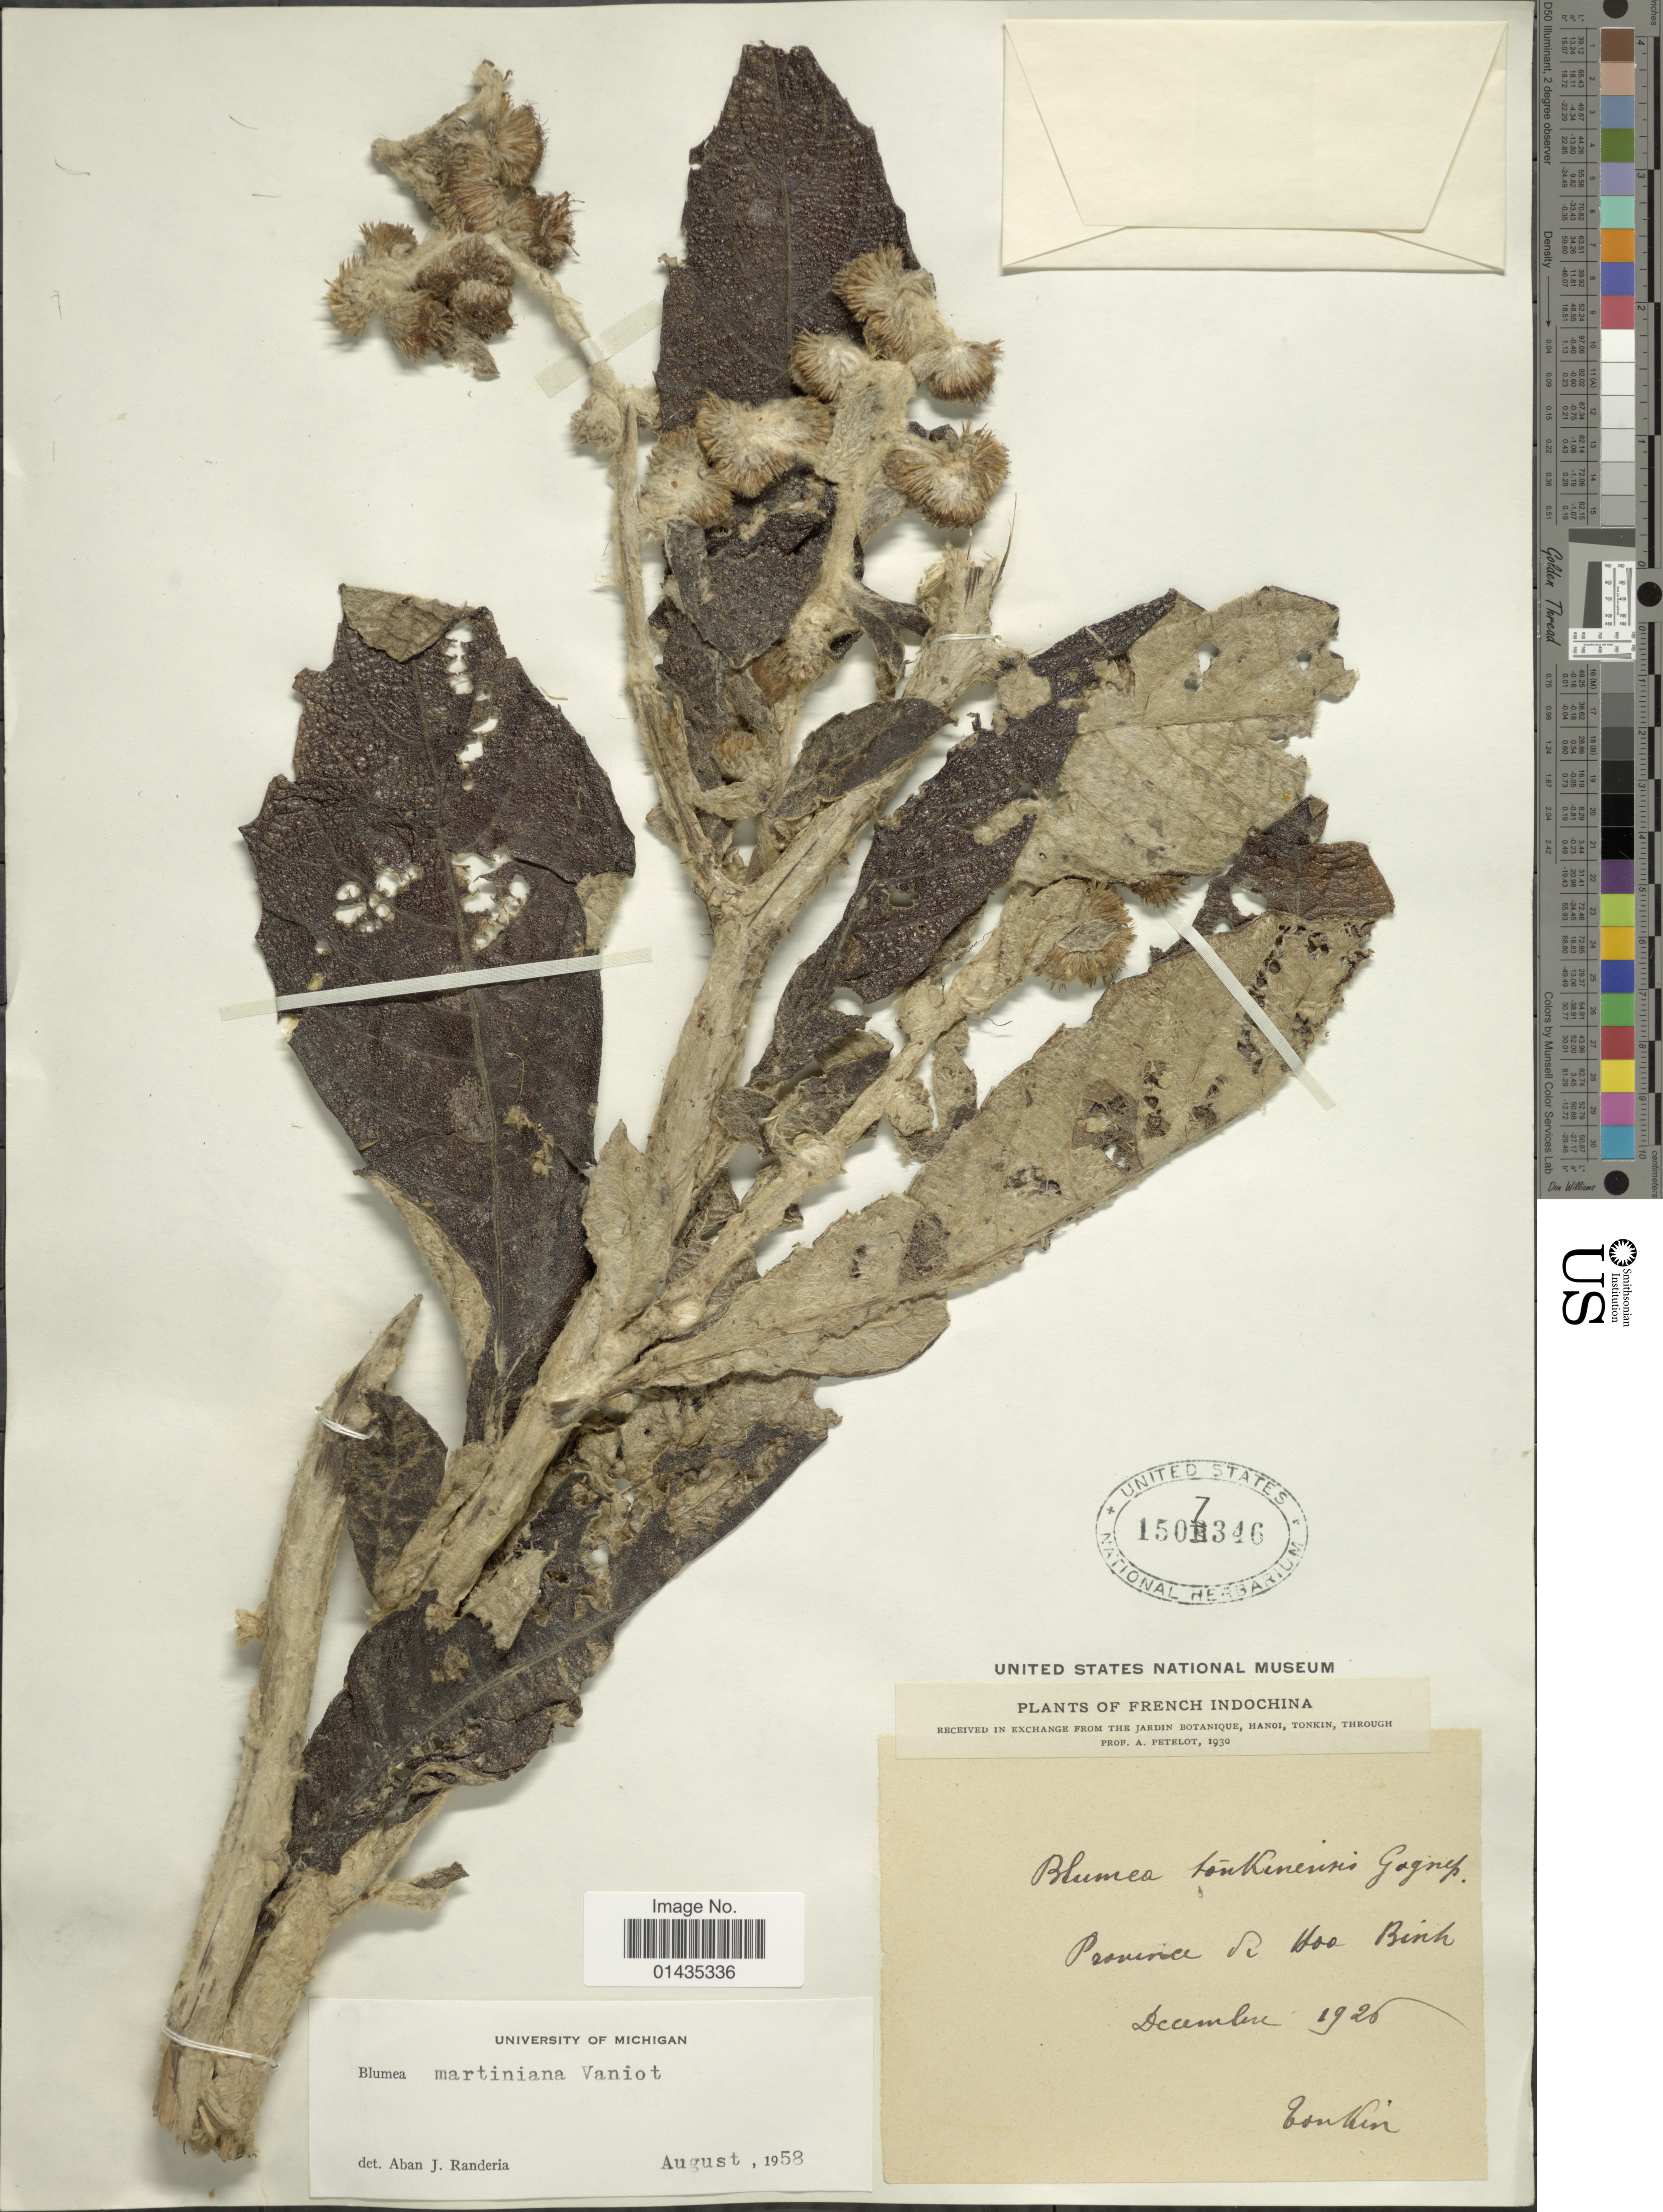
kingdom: Plantae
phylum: Tracheophyta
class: Magnoliopsida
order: Asterales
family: Asteraceae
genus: Blumea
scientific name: Blumea martiniana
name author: DC.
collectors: A. Petelot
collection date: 1926-12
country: Vietnam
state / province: Hoa Binh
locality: French Indochina, Tonkin. Province de Hoa Binh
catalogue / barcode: US 1507346